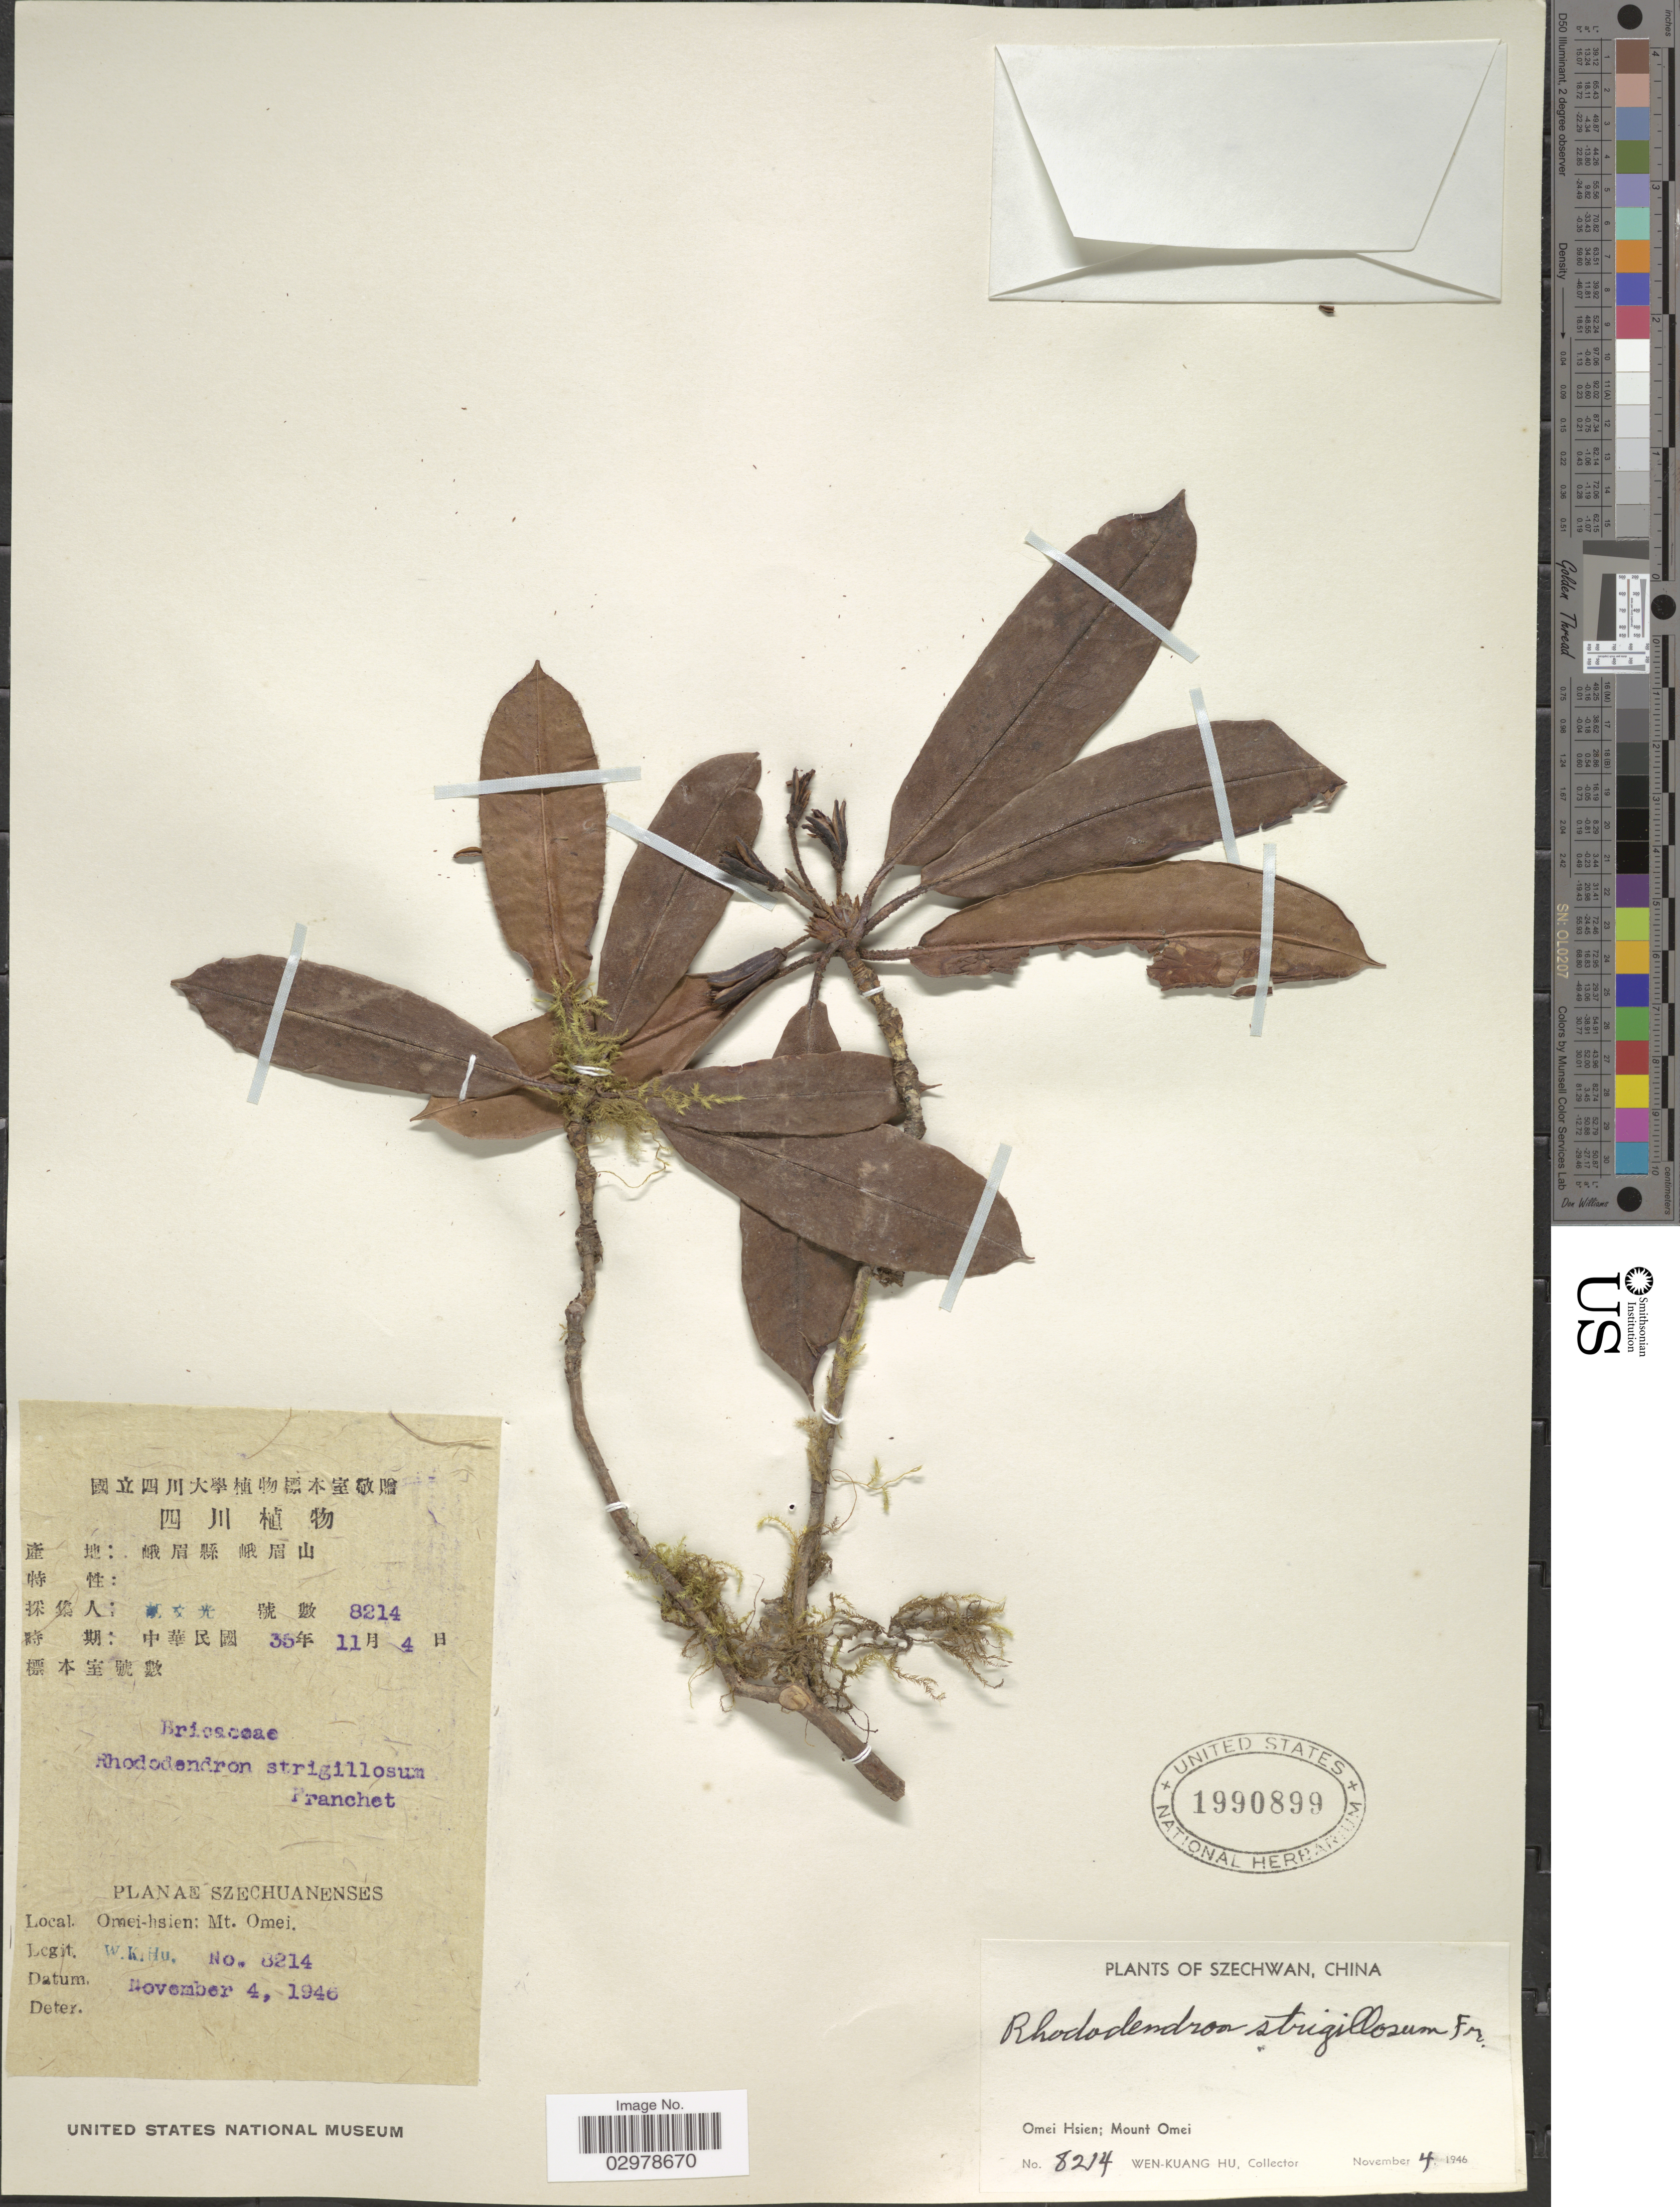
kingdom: Plantae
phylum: Tracheophyta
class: Magnoliopsida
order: Ericales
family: Ericaceae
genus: Rhododendron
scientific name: Rhododendron strigillosum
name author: Franch.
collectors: W. K. Hu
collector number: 8214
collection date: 1946-11-04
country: China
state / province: Sichuan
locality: Szechwan. Omei Hsien; Mount Omei.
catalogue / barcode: US 1990899